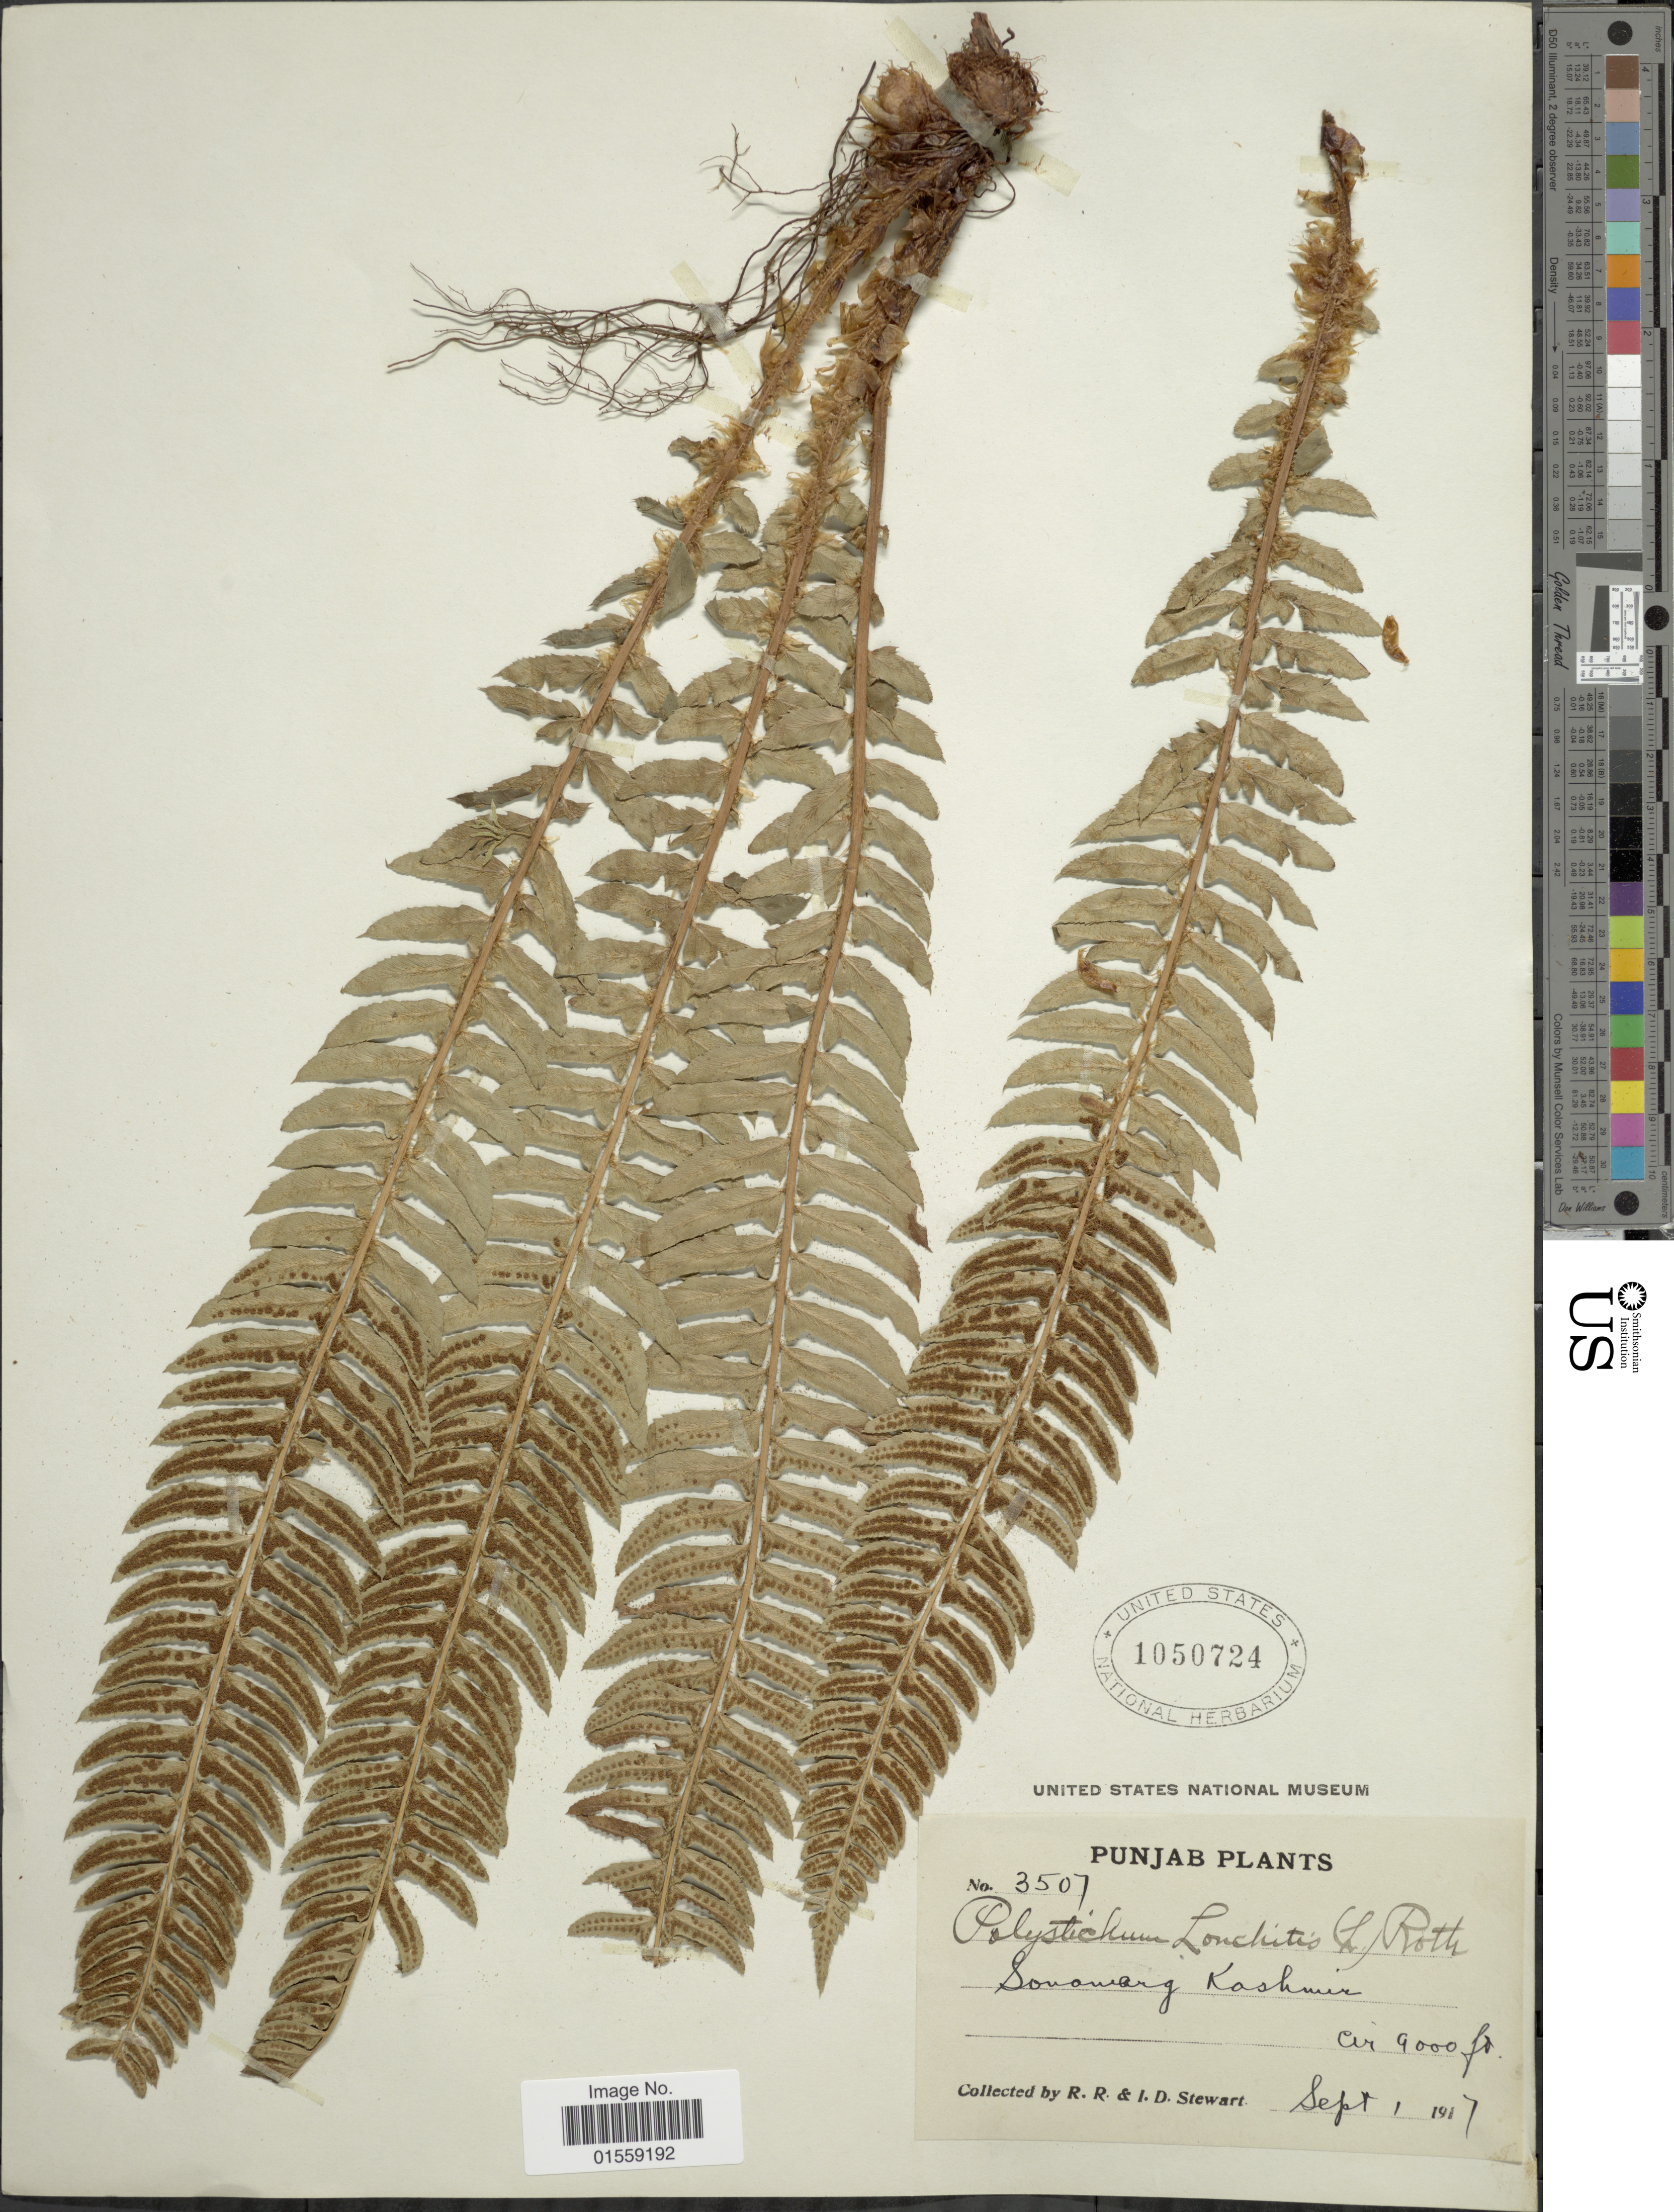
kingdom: Plantae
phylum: Tracheophyta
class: Polypodiopsida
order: Polypodiales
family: Dryopteridaceae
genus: Polystichum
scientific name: Polystichum lonchitis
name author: (Roth) L.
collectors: R. R. Stewart & I. Stewart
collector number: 3507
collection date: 1917-09-01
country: India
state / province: Punjab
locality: Punjab, Sonomarg Kashmir.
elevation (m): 2743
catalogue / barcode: US 1050724